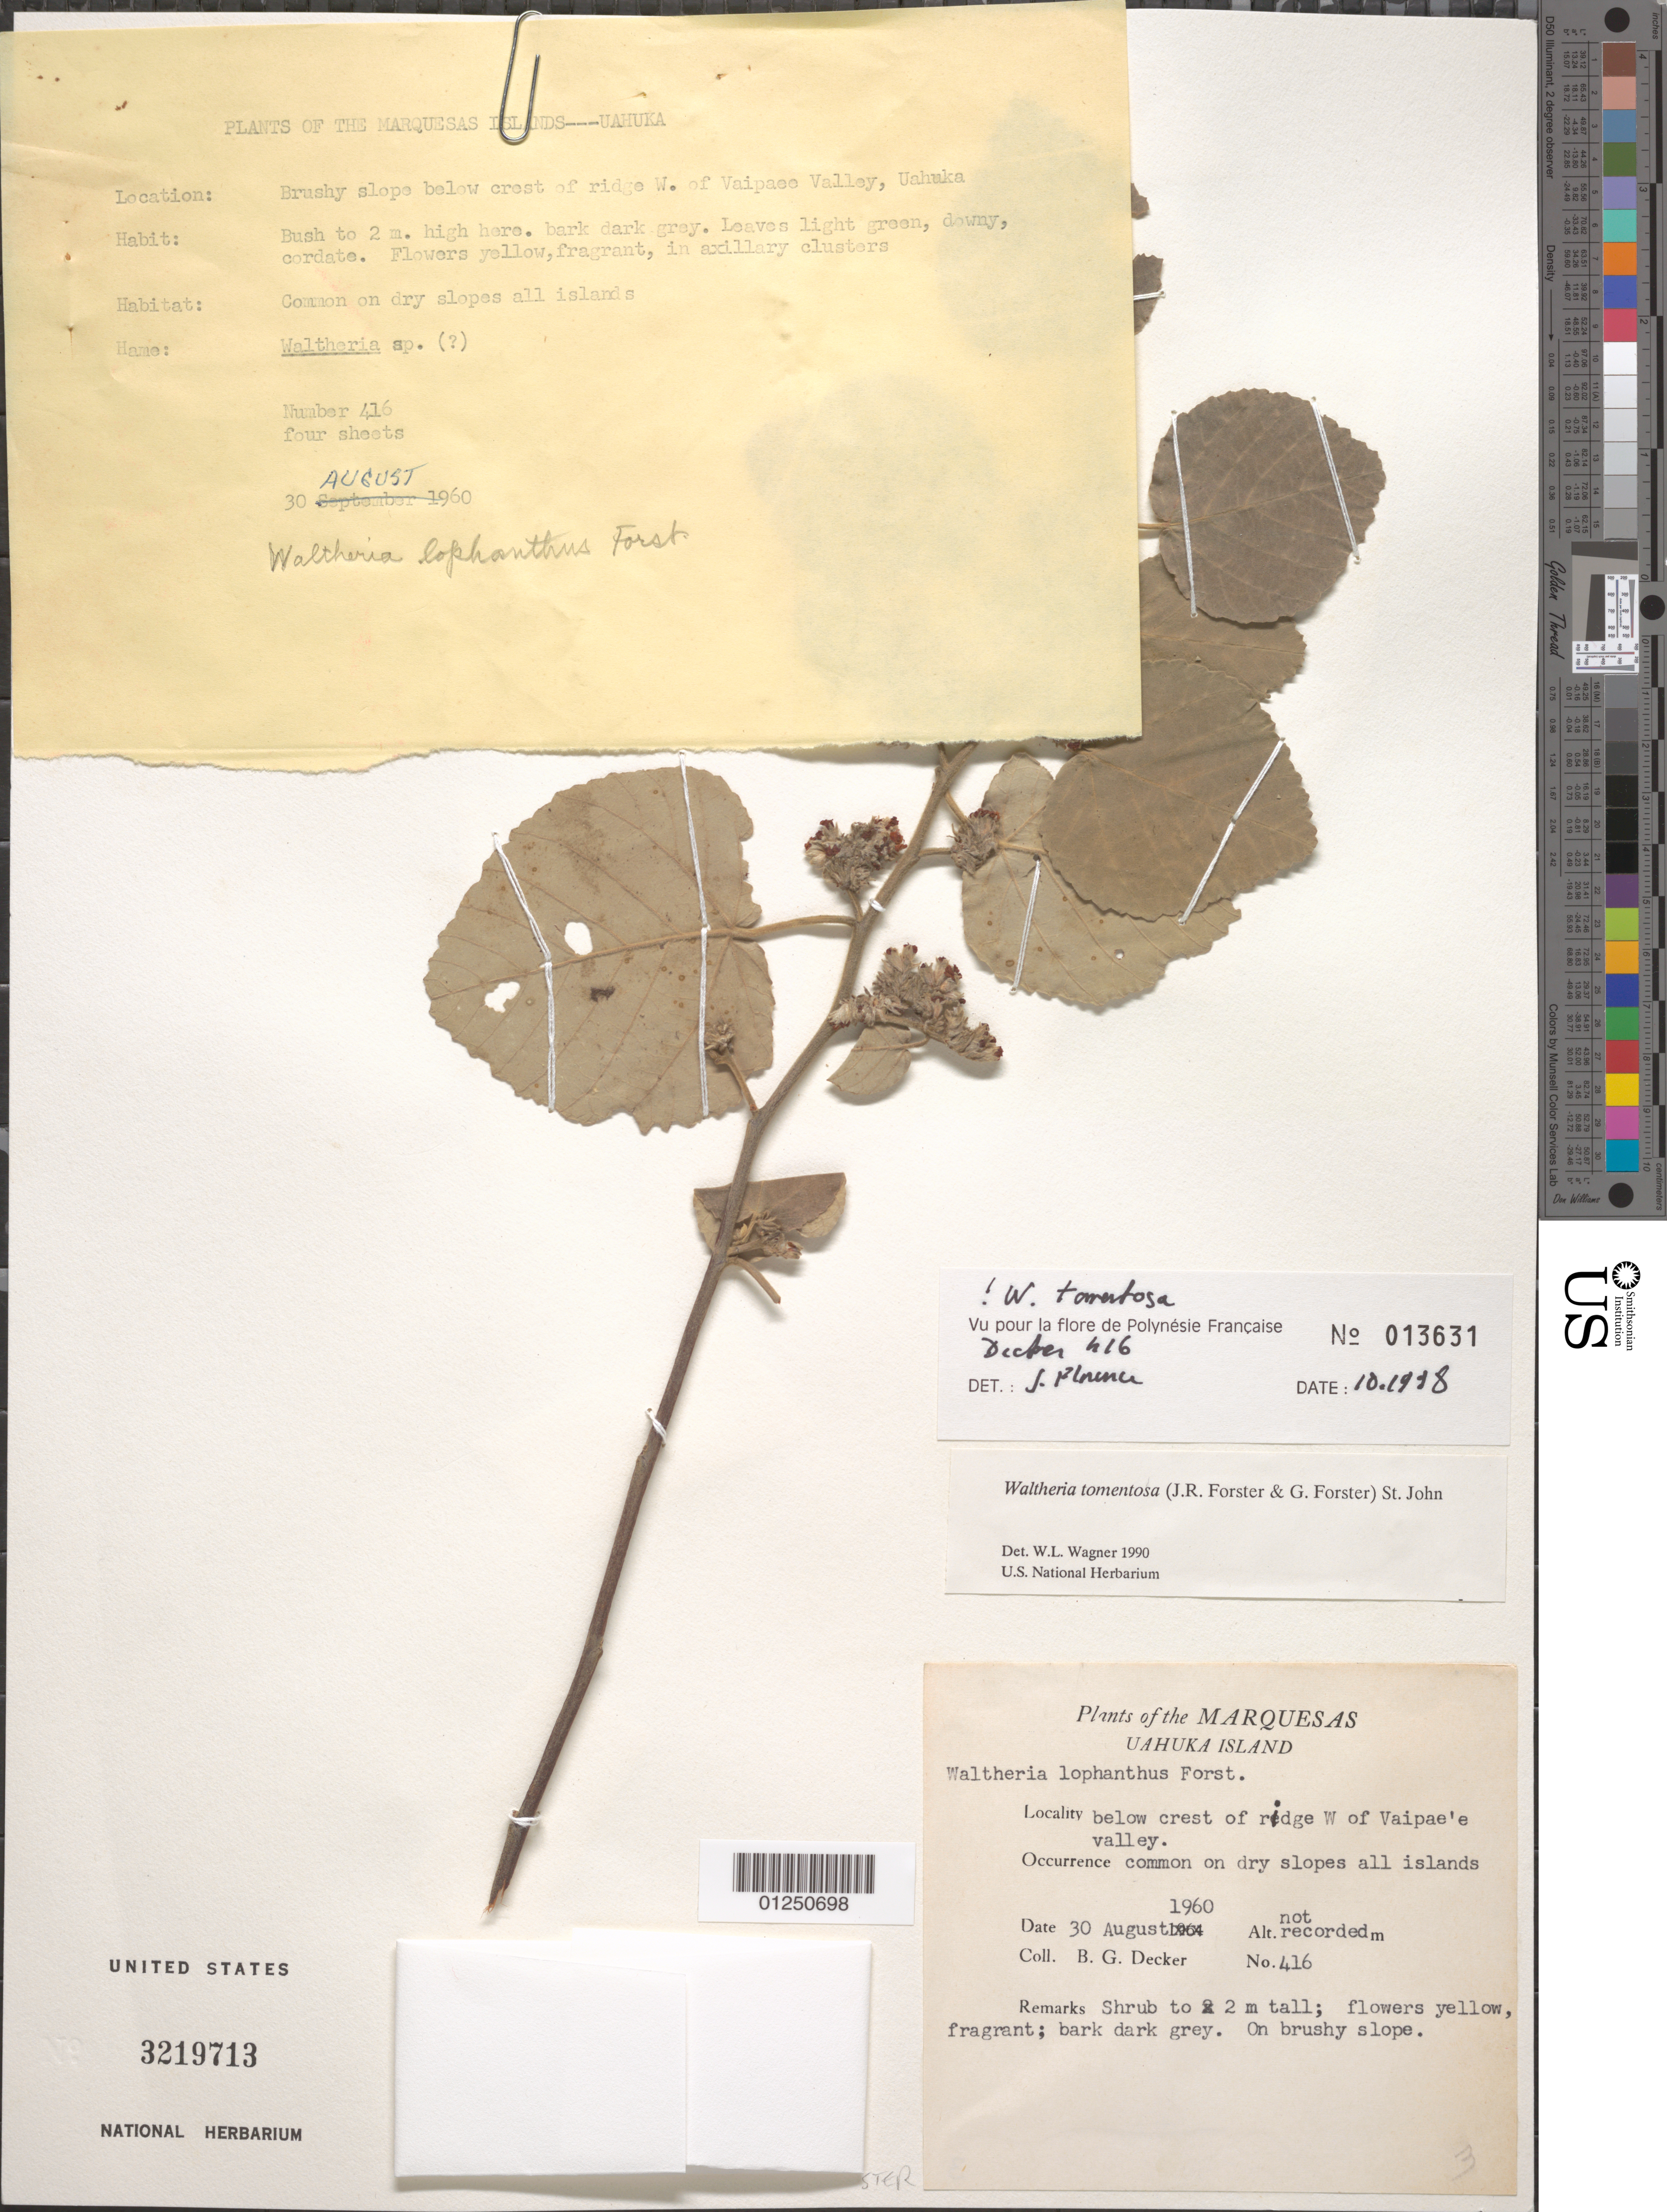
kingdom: Plantae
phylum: Tracheophyta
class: Magnoliopsida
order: Malvales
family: Malvaceae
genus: Waltheria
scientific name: Waltheria tomentosa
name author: (J.R. Forst. & G. Forst.) H. St. John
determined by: Wagner, W. L., (BOT), Smithsonian Institution - National Museum of Natural History (UNITED STATES)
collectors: B. G. Decker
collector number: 416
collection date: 1960-08-30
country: French Polynesia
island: Ua Huka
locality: below crest of ridge W of Vaipaee Valley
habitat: Common on dry slopes all islands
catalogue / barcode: US 3219713